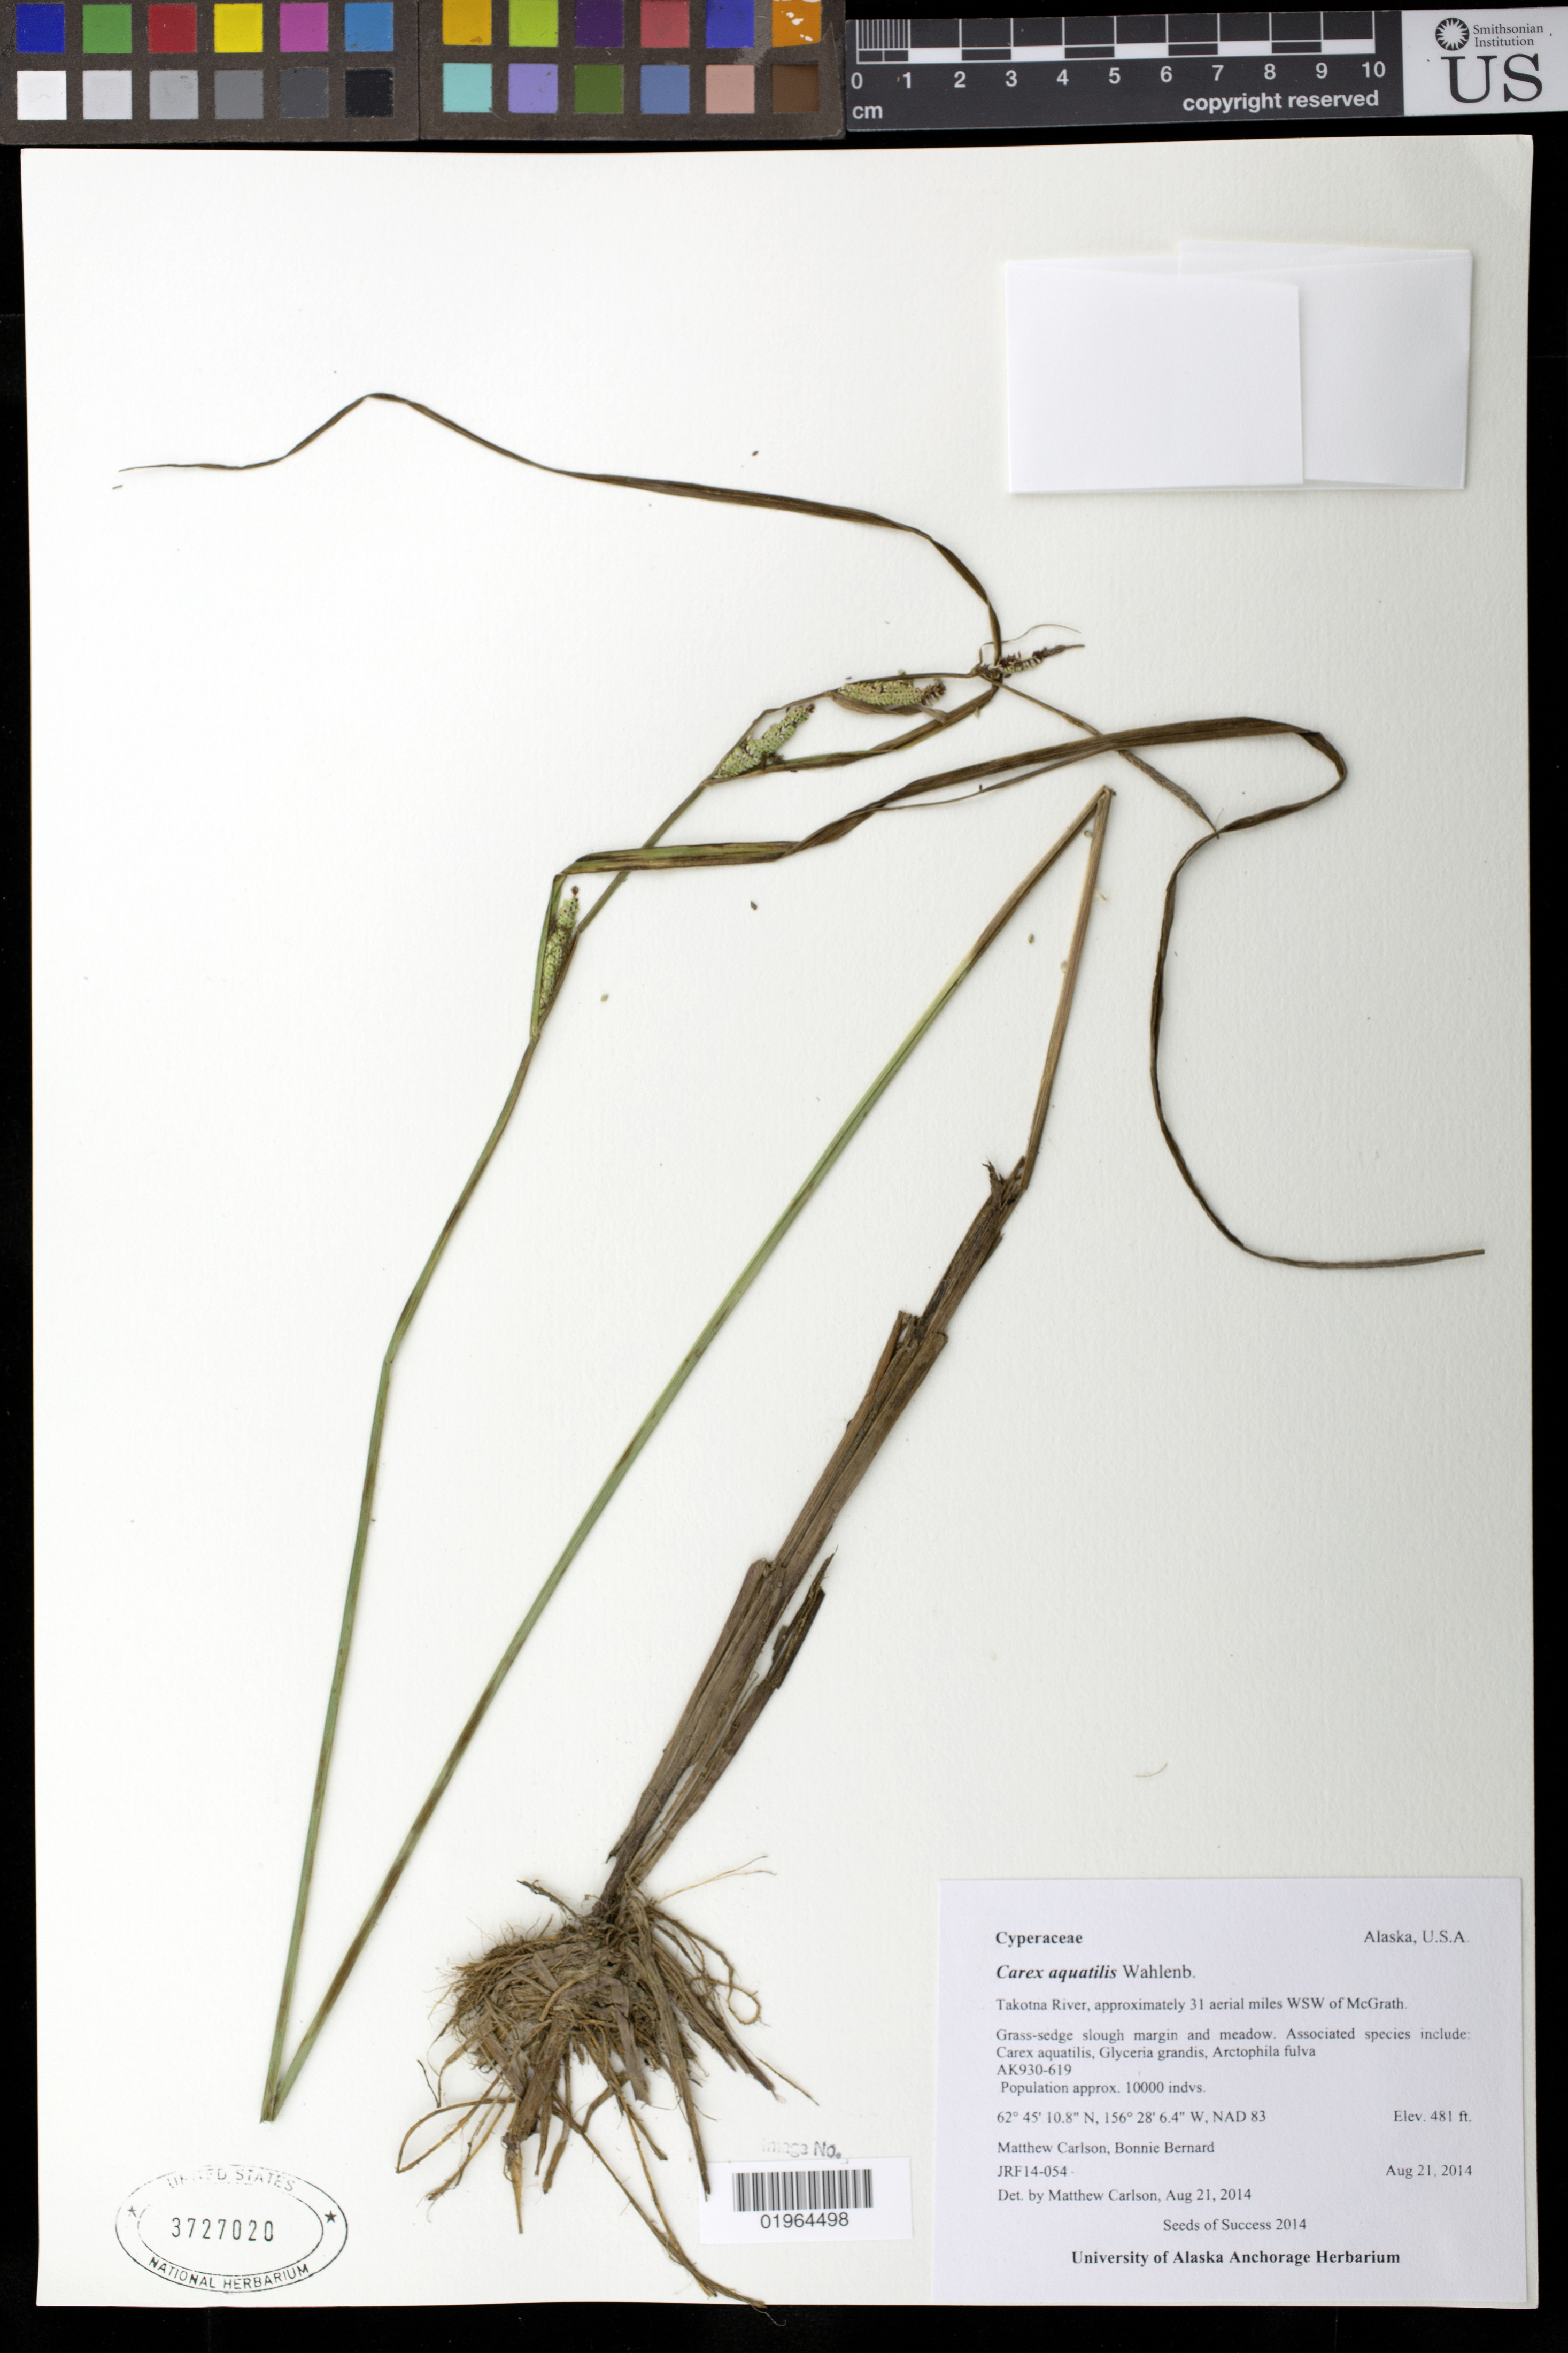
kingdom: Plantae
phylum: Tracheophyta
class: Liliopsida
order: Poales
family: Cyperaceae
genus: Carex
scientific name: Carex aquatilis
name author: Wahlenb.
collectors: M. Carlson & B. Bernard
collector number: JRK14-054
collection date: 2014-08-21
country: United States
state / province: Alaska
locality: Takotna River, 31 aerial mi. WSW of McGrath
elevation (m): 481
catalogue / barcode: US 3727020